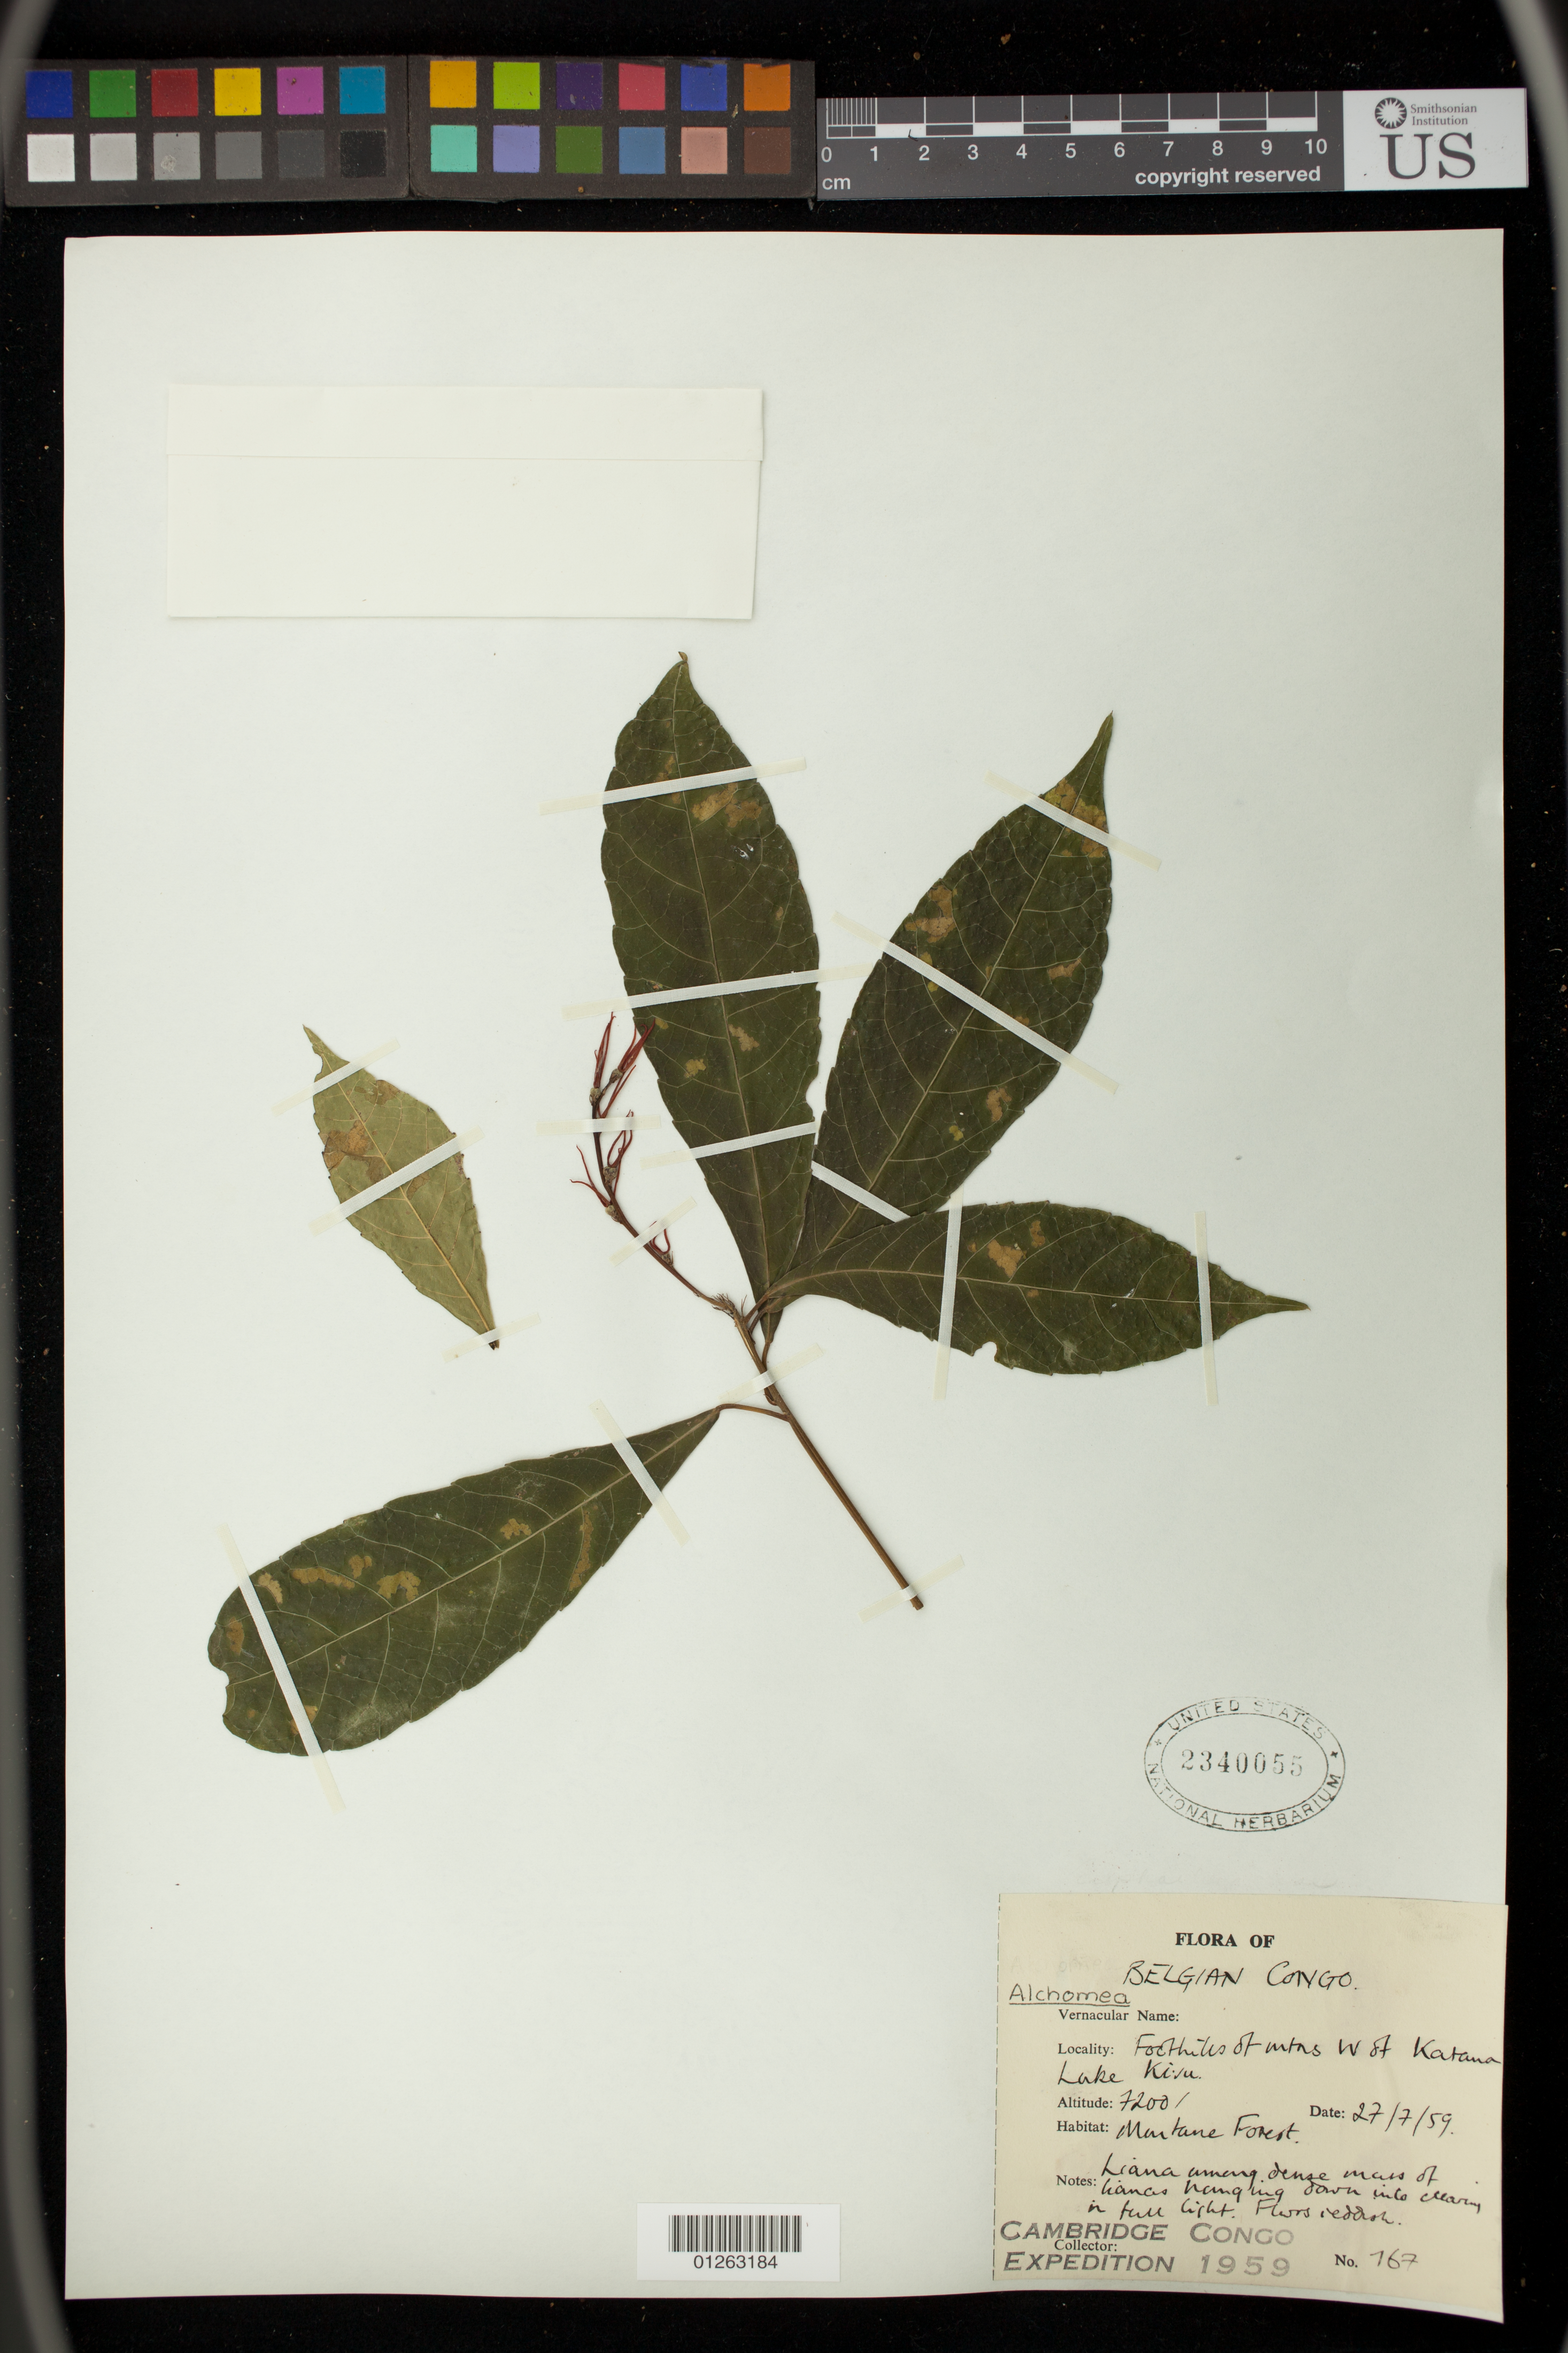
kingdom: Plantae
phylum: Tracheophyta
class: Magnoliopsida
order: Malpighiales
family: Euphorbiaceae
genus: Alchornea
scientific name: Alchornea trewioides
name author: (Benth.) Müll. Arg.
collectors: Cambridge Congo Expedition 1959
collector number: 167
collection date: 1959-07-27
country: Congo, Democratic Republic of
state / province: Sud-Kivu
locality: Foothills of mtns W of Katana, Lake Kivu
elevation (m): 2195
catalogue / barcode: US 2340055